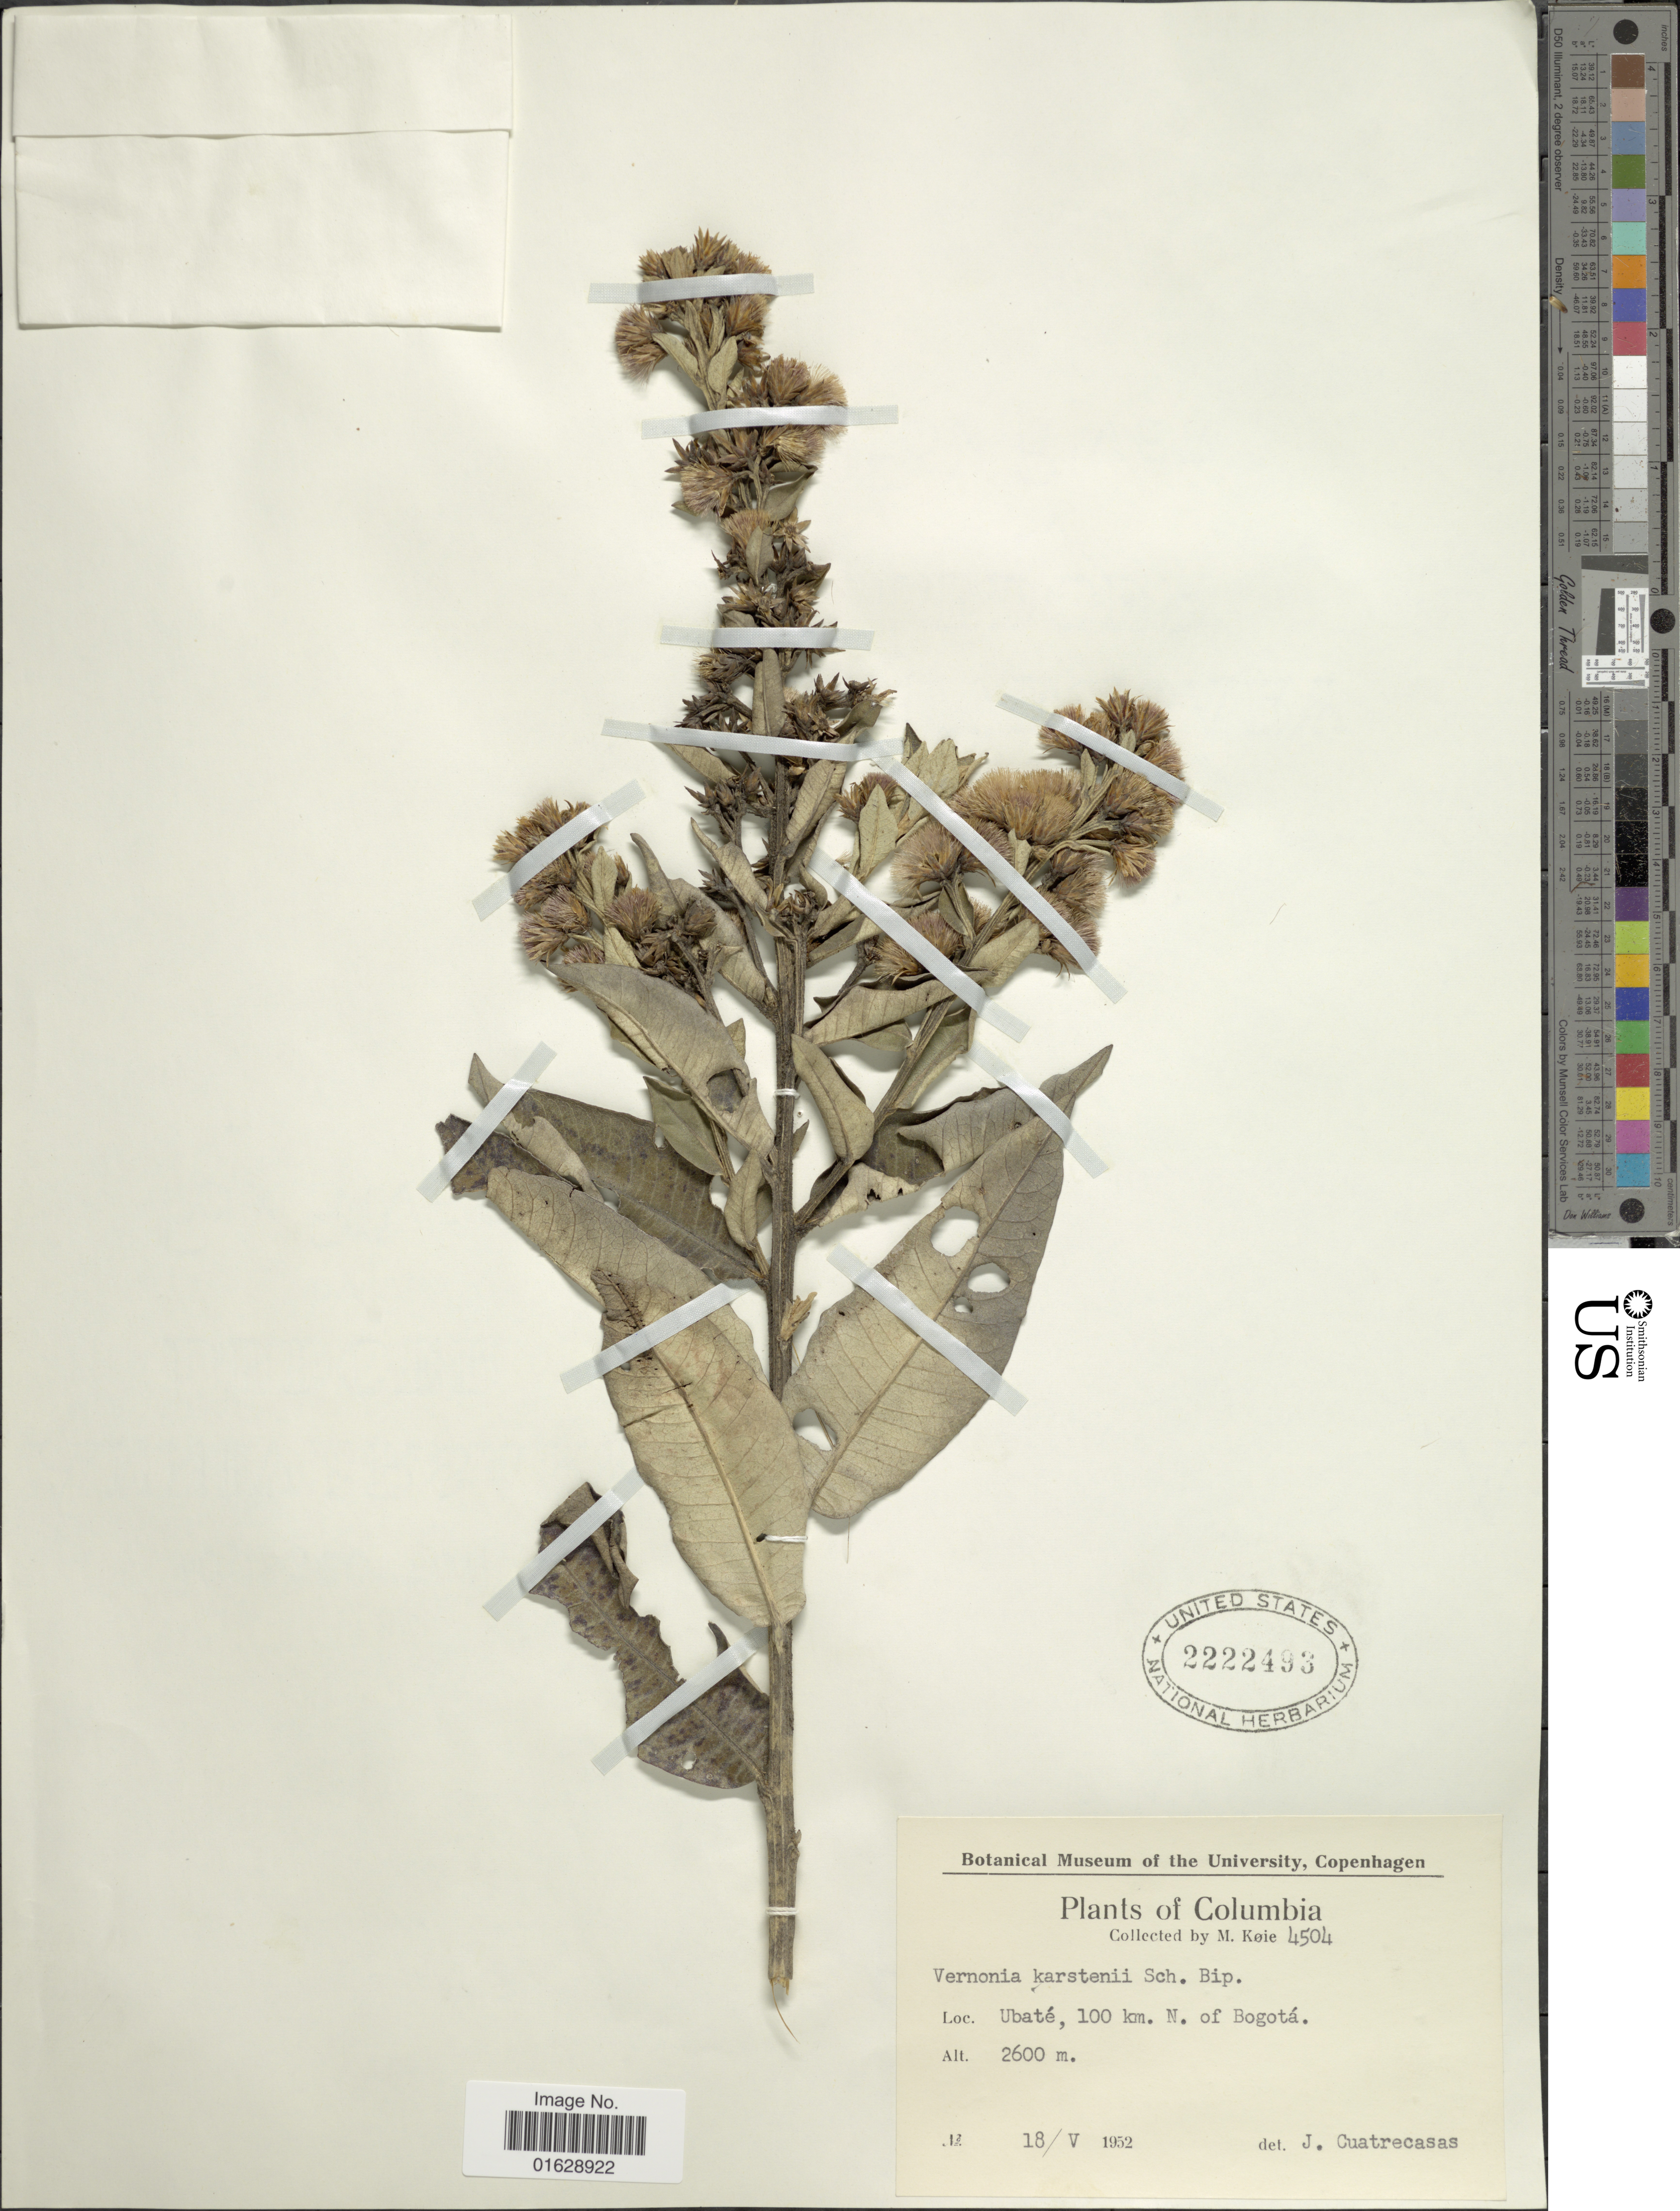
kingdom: Plantae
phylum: Tracheophyta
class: Magnoliopsida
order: Asterales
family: Asteraceae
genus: Lepidaploa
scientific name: Lepidaploa karstenii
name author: (Sch. Bip.) H. Rob.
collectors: M. Köie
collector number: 4504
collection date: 1952-05-18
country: Colombia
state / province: Bogota D.C.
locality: Ubate, 100 km. N. of Bogota.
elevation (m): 2600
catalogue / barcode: US 2222493